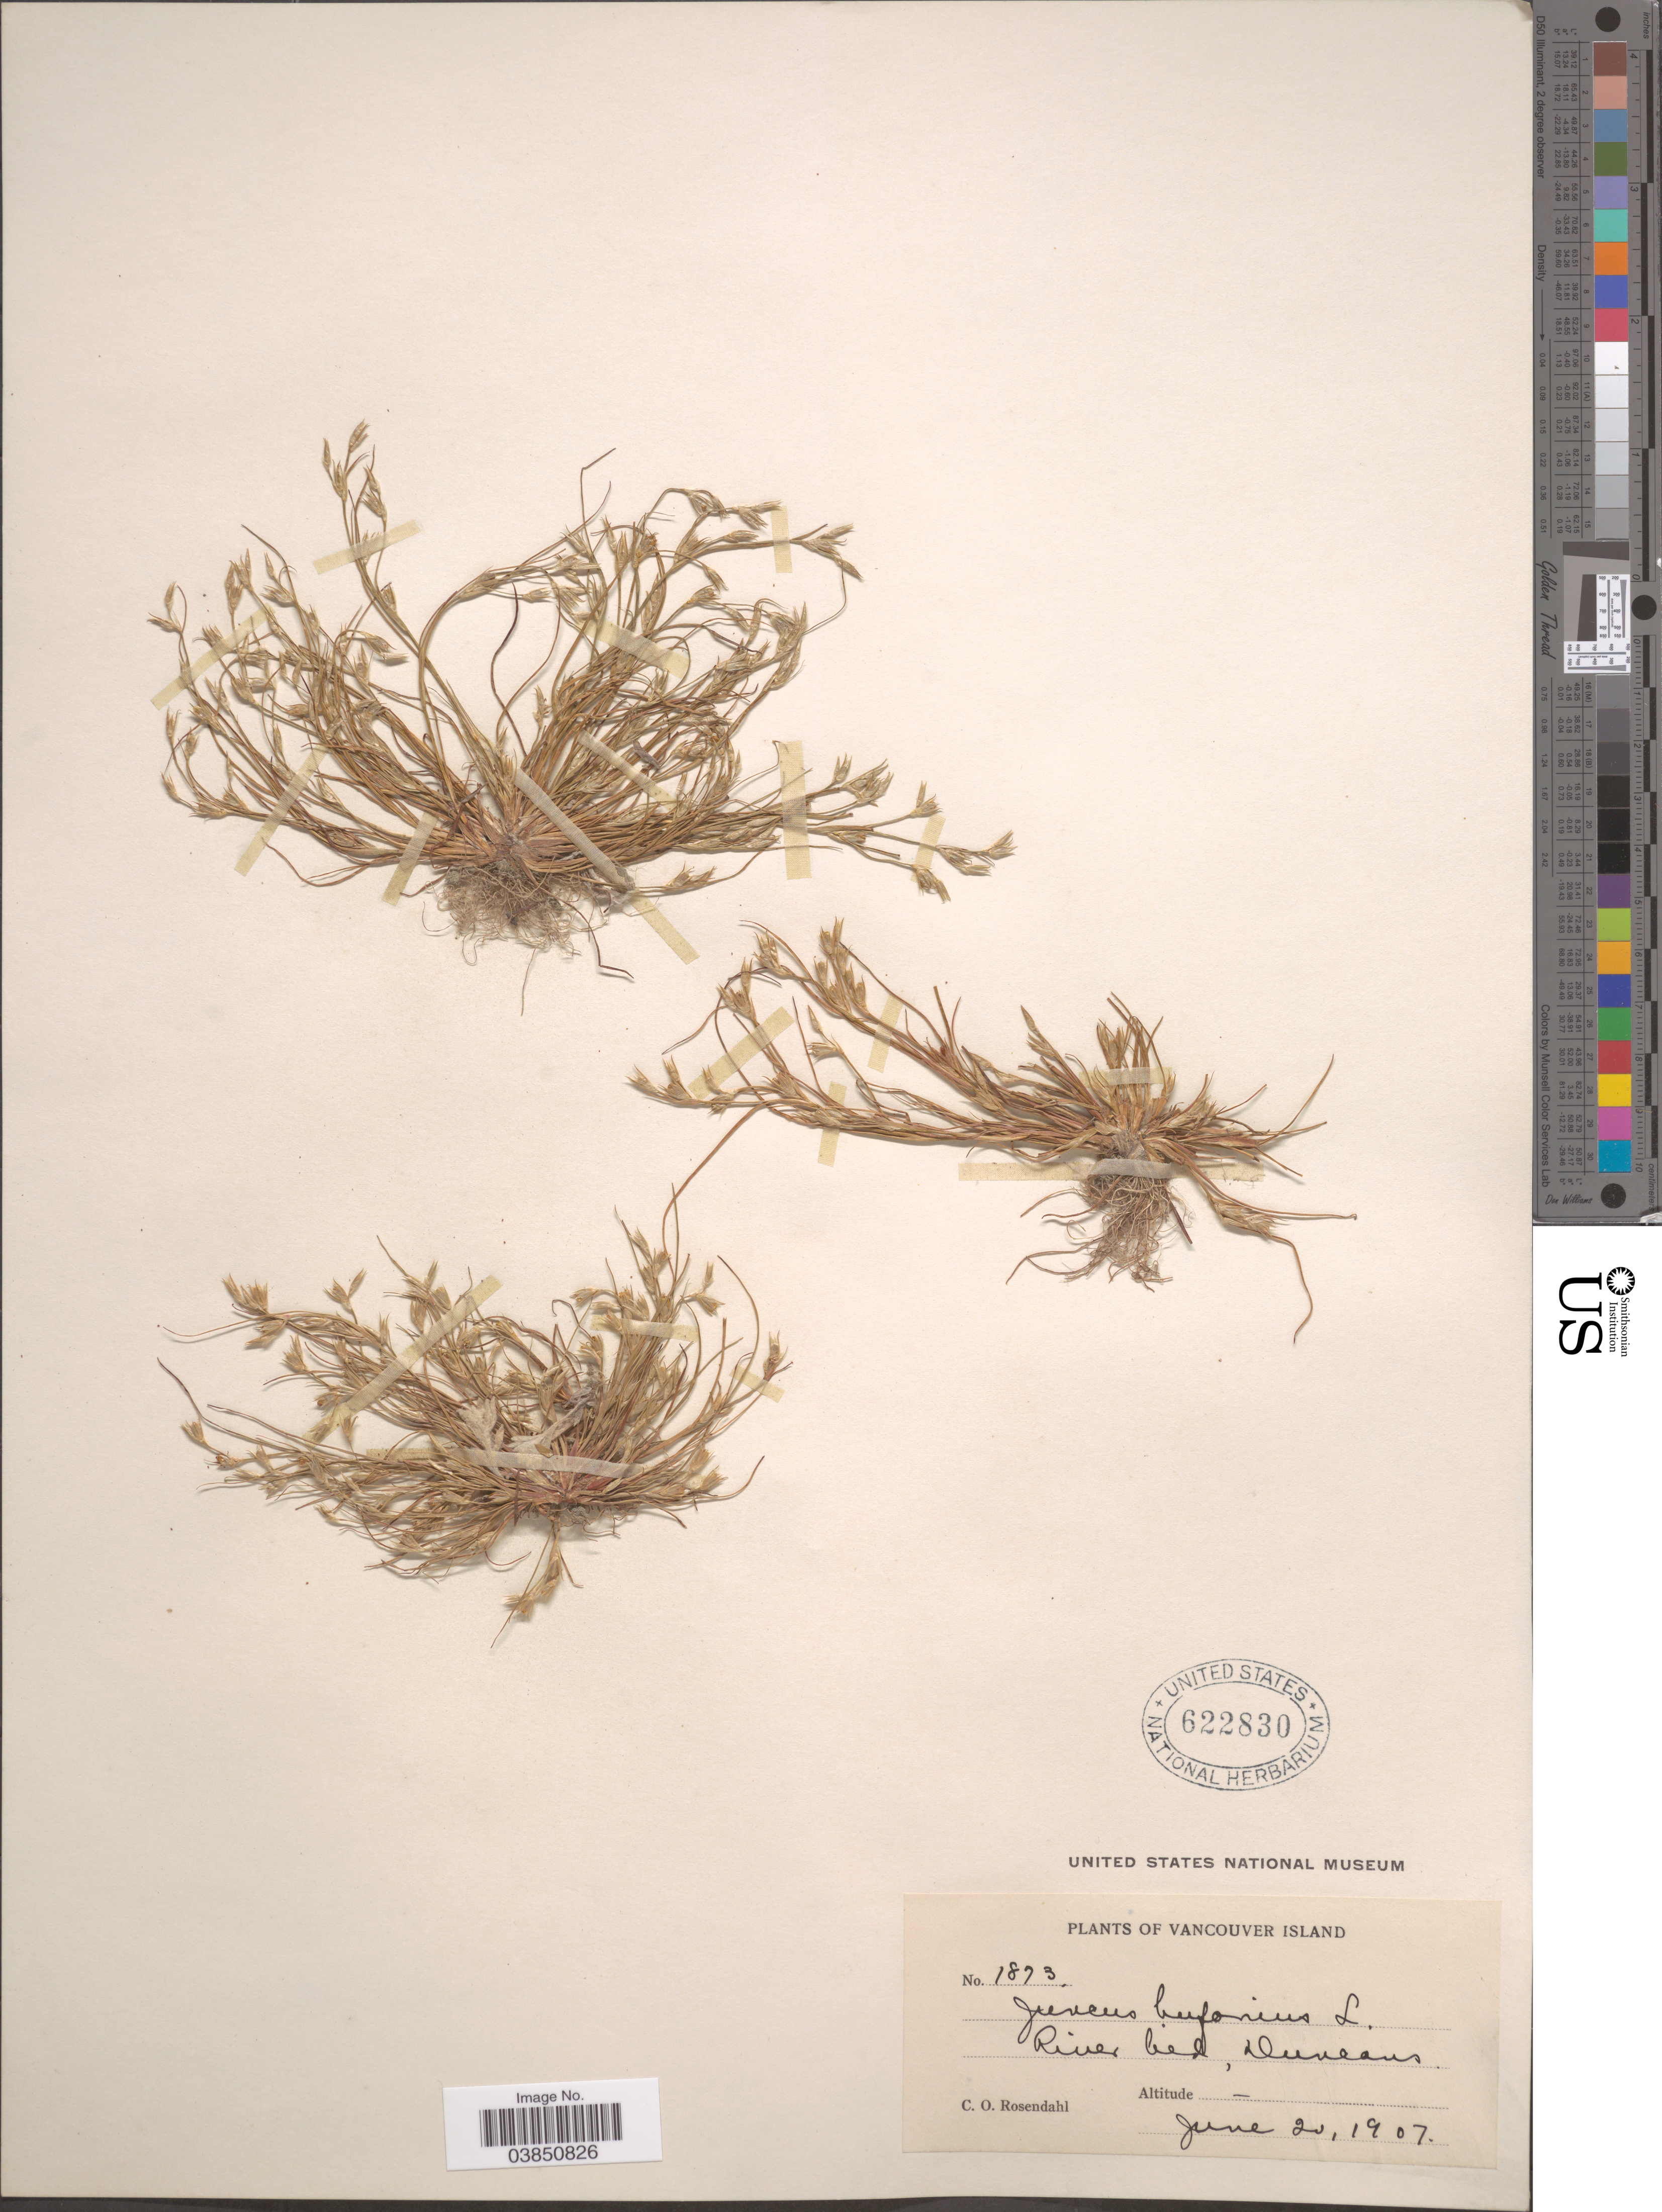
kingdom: Plantae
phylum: Tracheophyta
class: Liliopsida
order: Poales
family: Juncaceae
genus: Juncus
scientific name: Juncus bufonius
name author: L.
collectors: C. O. Rosendahl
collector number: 1873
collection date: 1907-06-20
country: Canada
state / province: British Columbia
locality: Vancouver Island. River bed, Duneaus.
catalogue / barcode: US 622830